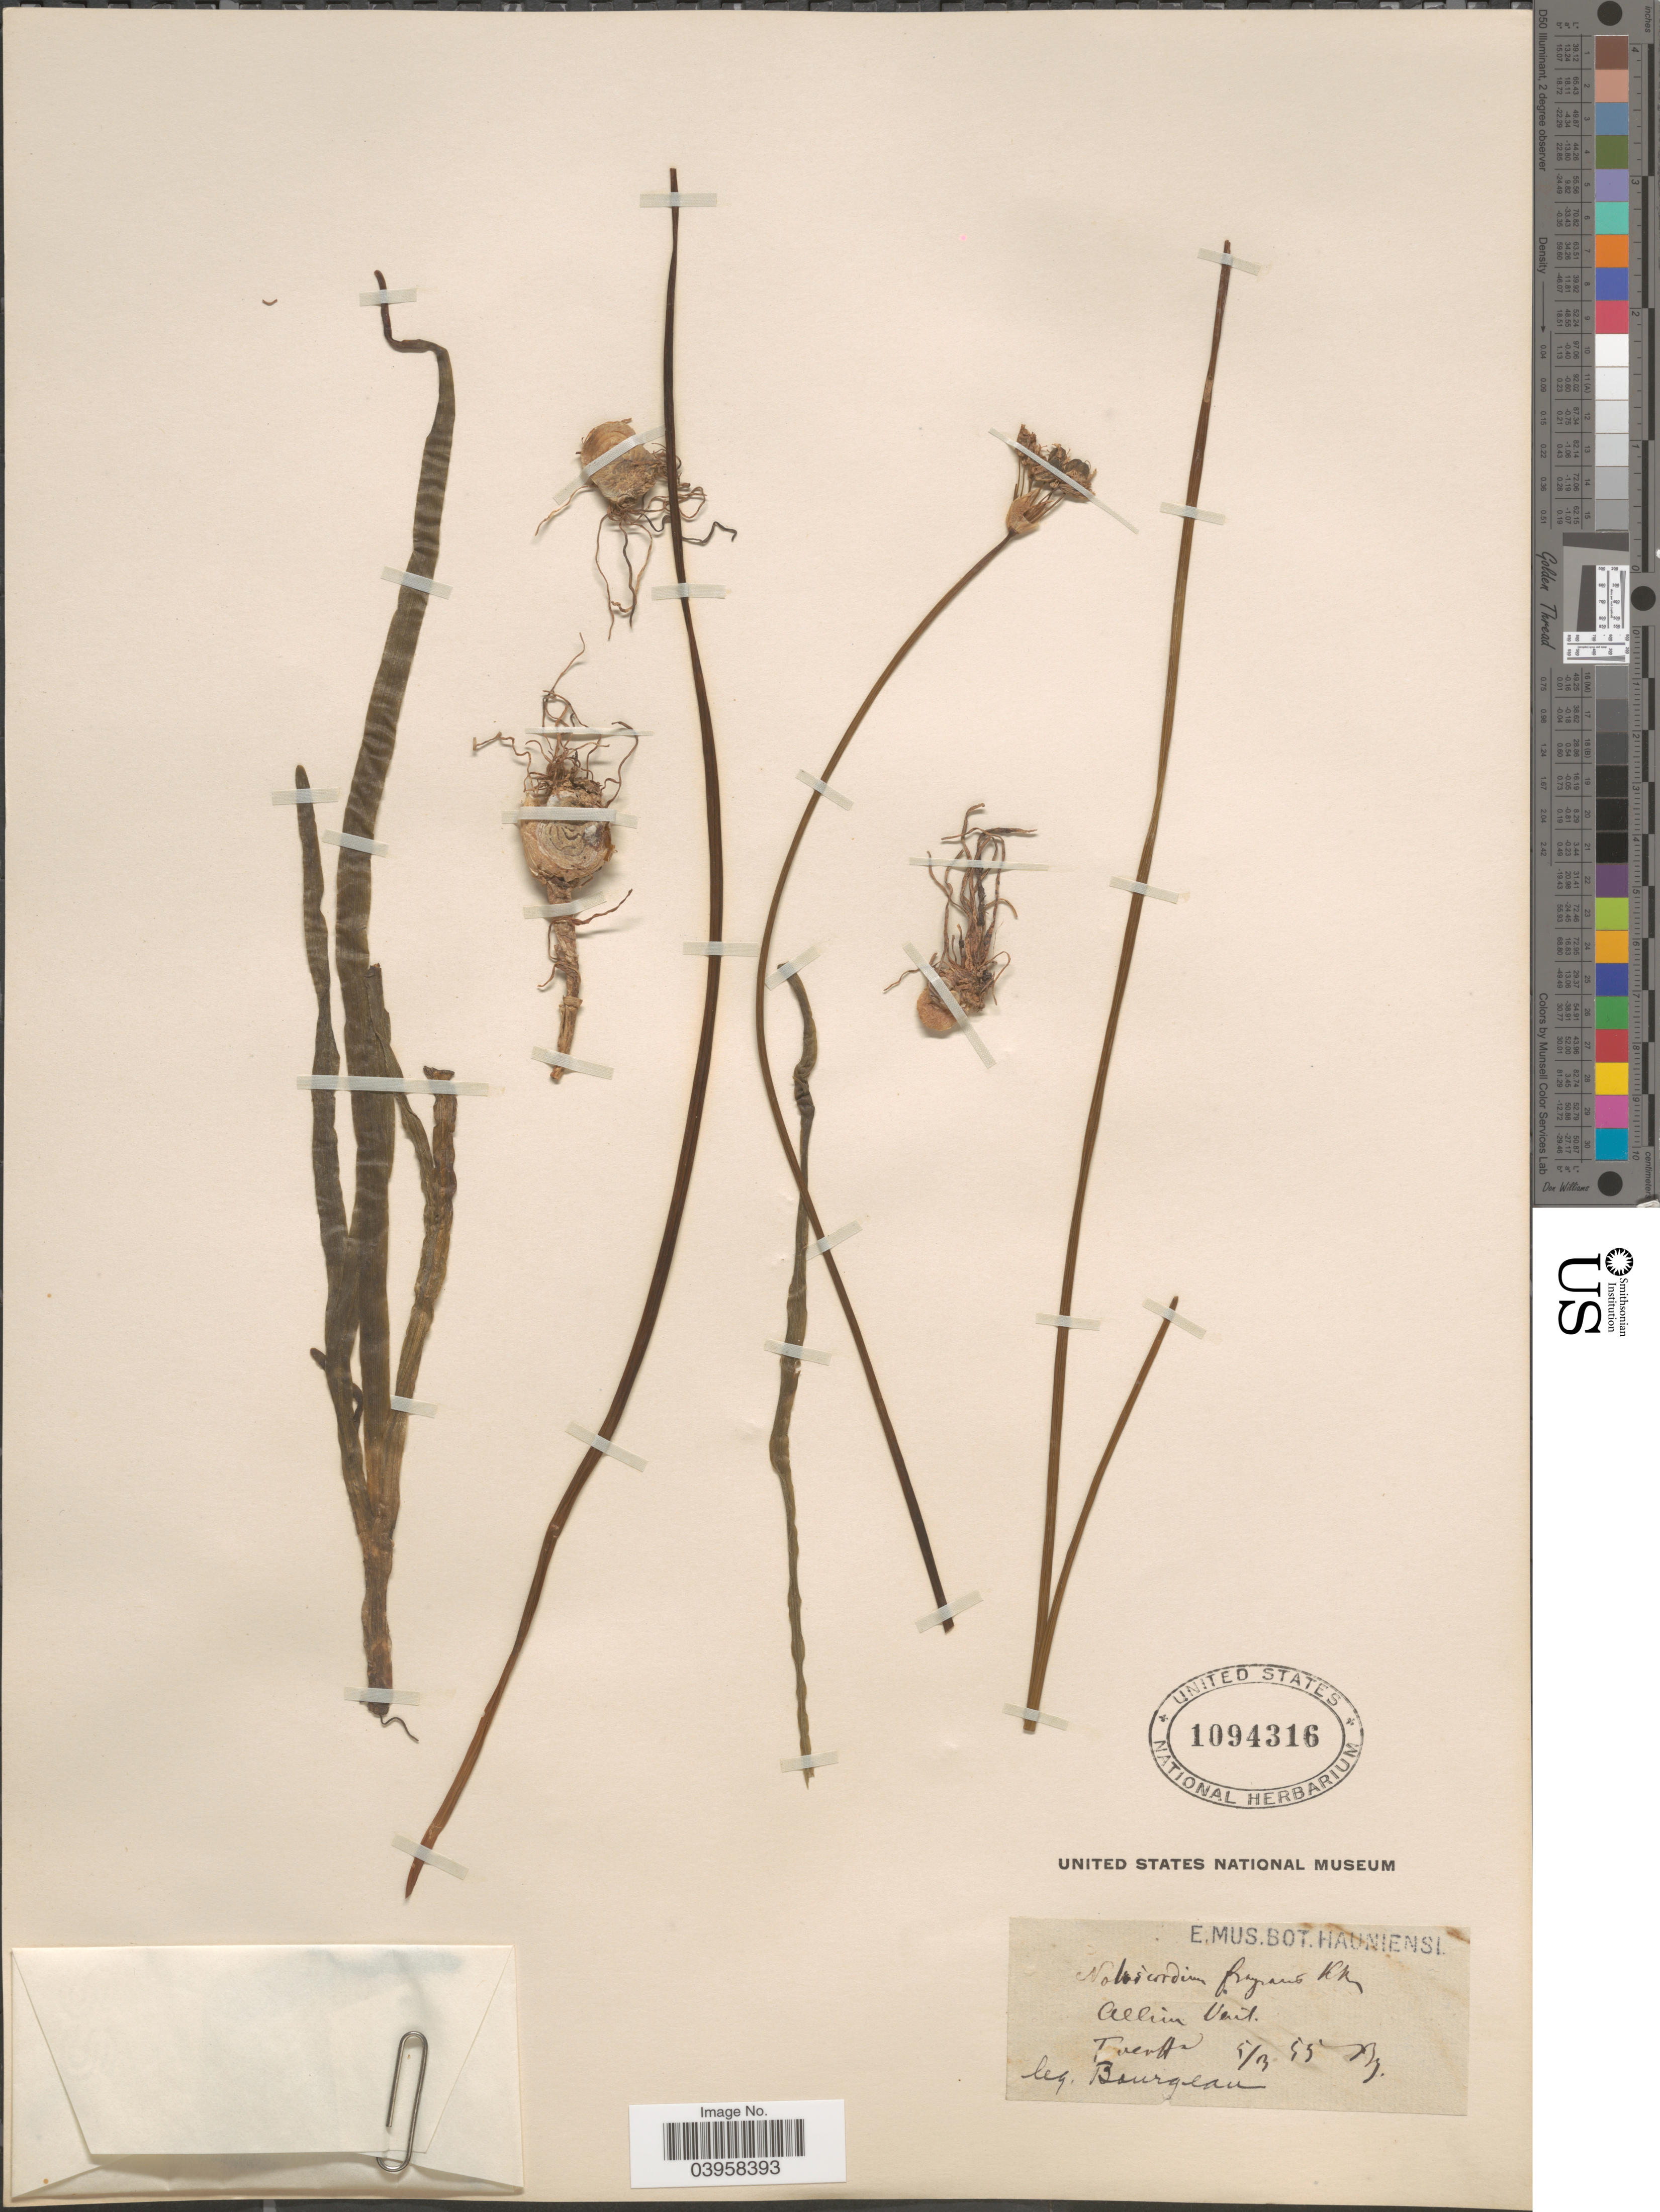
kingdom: Plantae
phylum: Tracheophyta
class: Liliopsida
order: Asparagales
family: Amaryllidaceae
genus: Nothoscordum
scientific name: Nothoscordum gracile var. gracile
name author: (Aiton) Stearn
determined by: Strong, Mark T., (BOT), Smithsonian Institution - National Museum of Natural History (UNITED STATES)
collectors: -. Bourgeau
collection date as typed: Transcribed d/m/y: 5/3/55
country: Spain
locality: Teneriffe.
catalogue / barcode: US 1094316